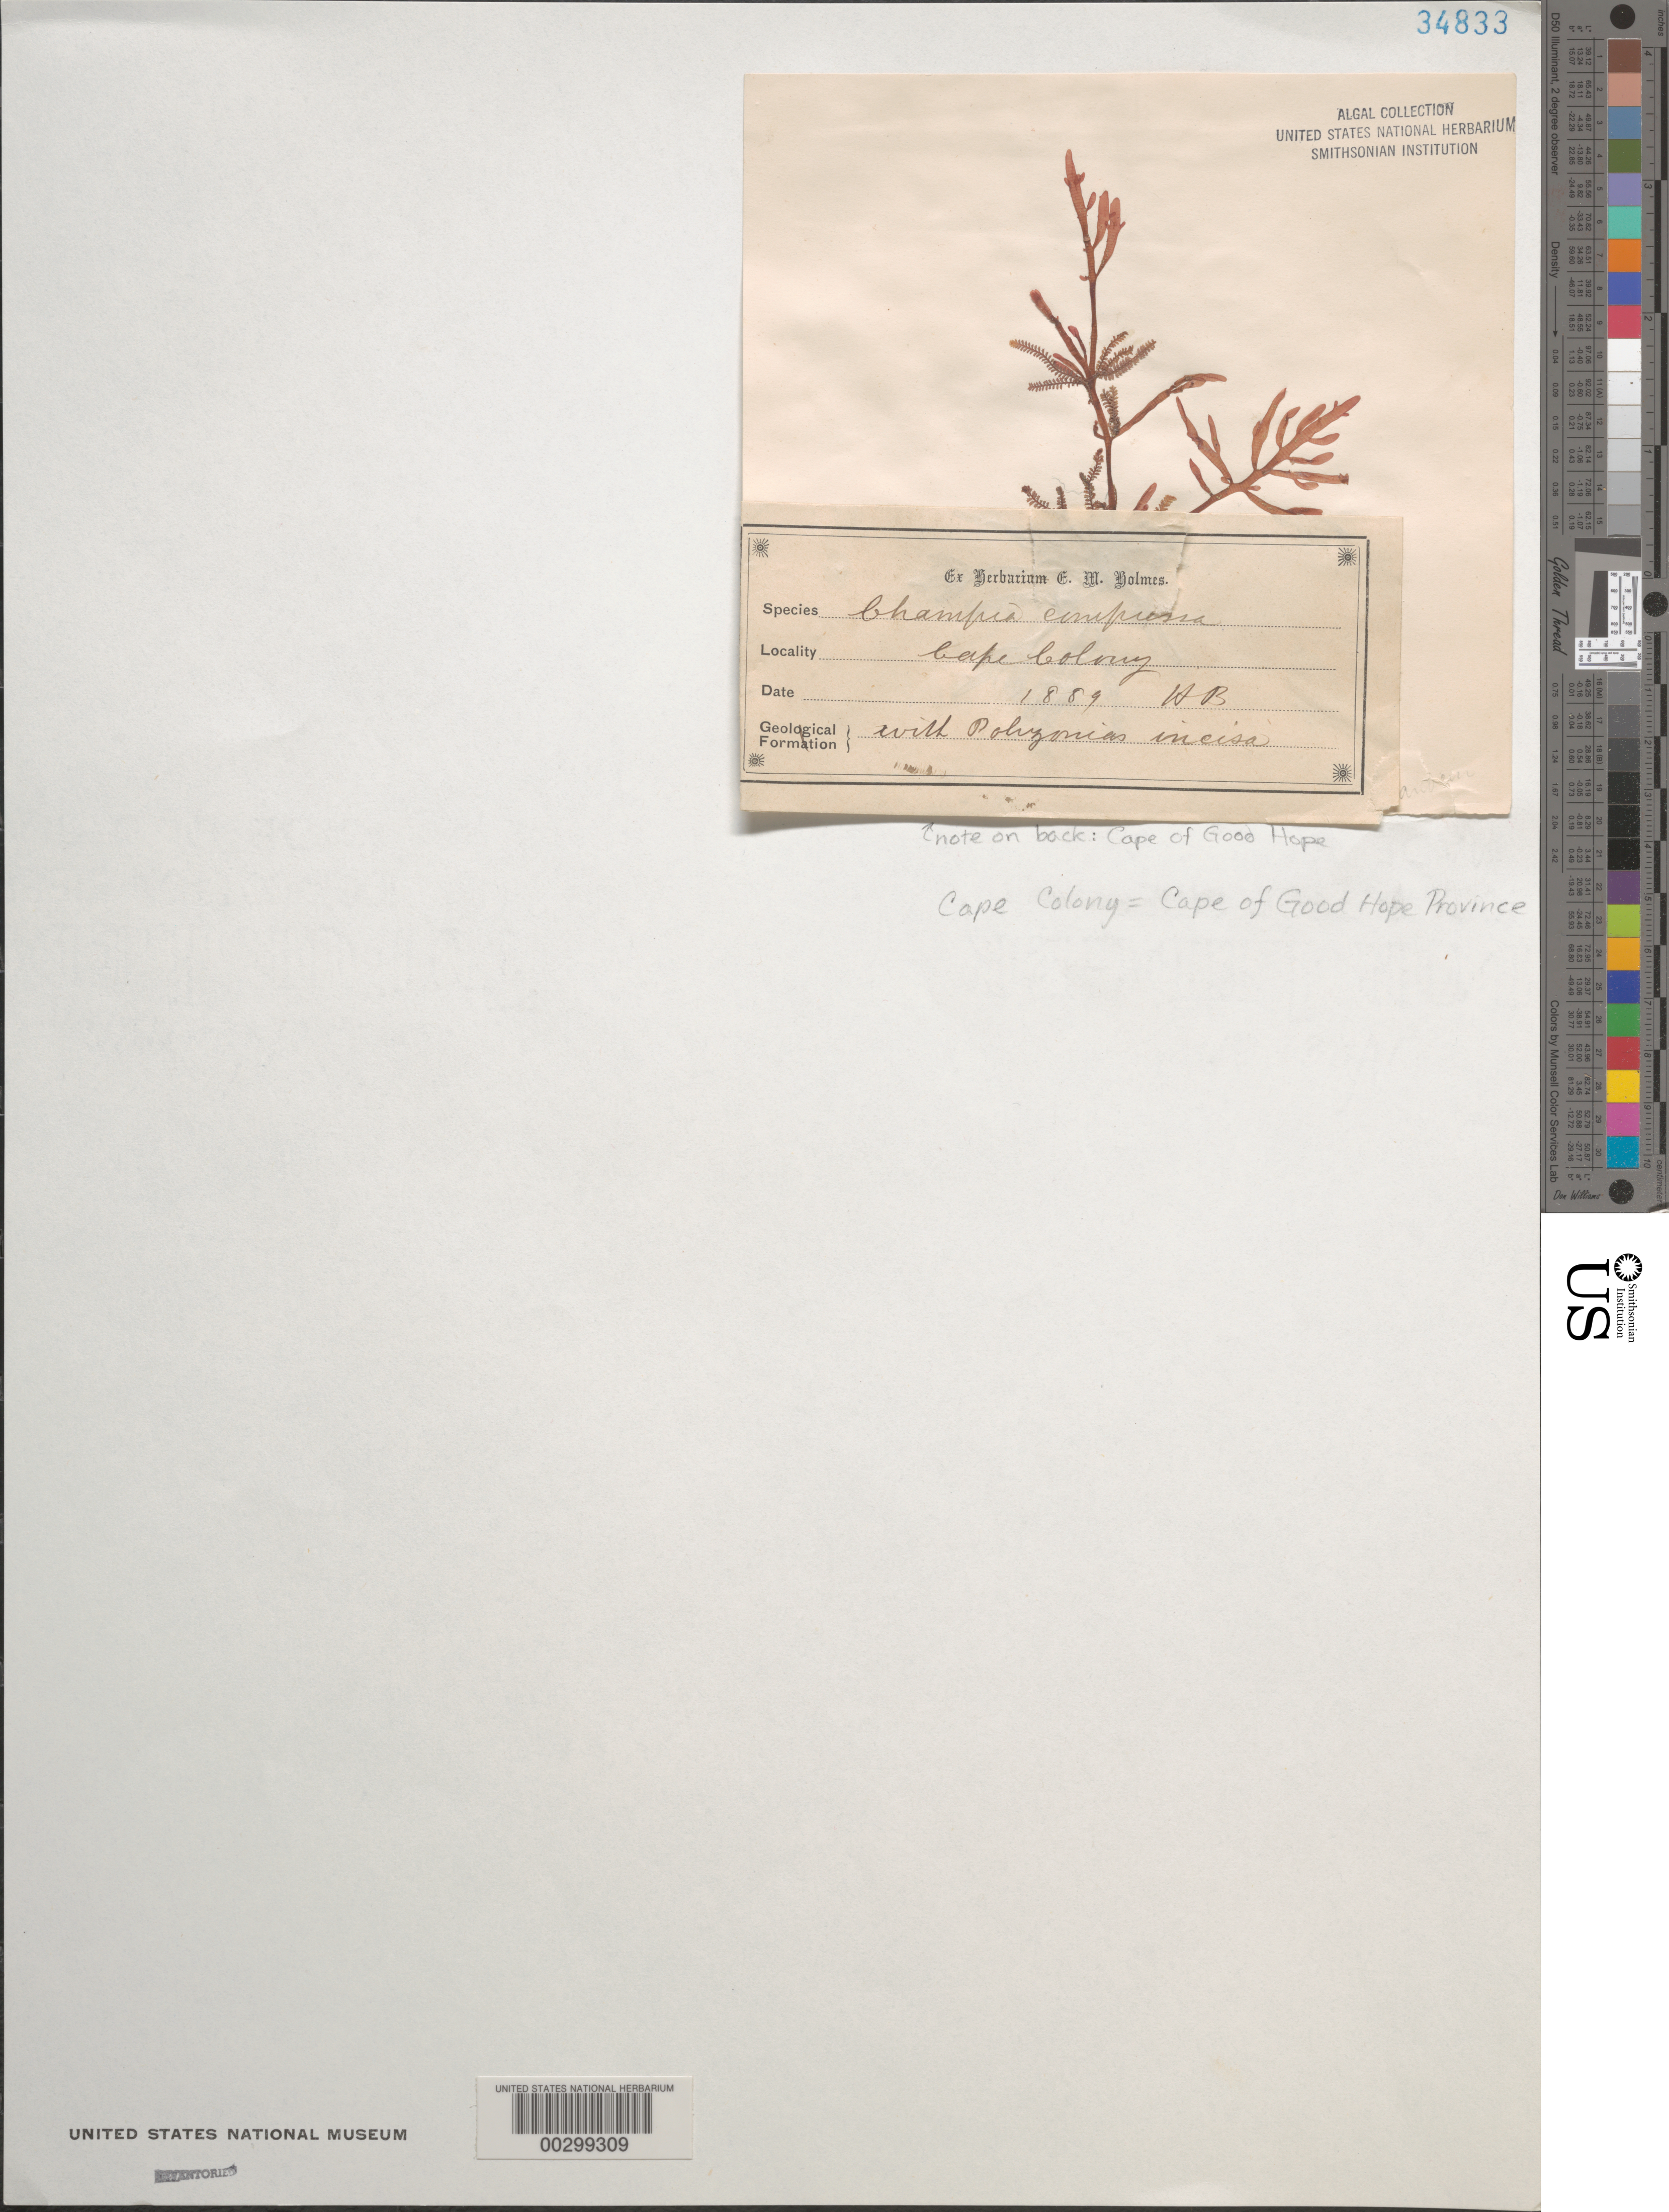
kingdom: Plantae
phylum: Rhodophyta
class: Florideophyceae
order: Rhodymeniales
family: Champiaceae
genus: Champia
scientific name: Champia compressa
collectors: E. M. Holmes (herbarium)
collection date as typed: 1889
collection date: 1889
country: South Africa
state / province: Western Cape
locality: Cape of good hope, cape colony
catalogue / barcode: US 34833